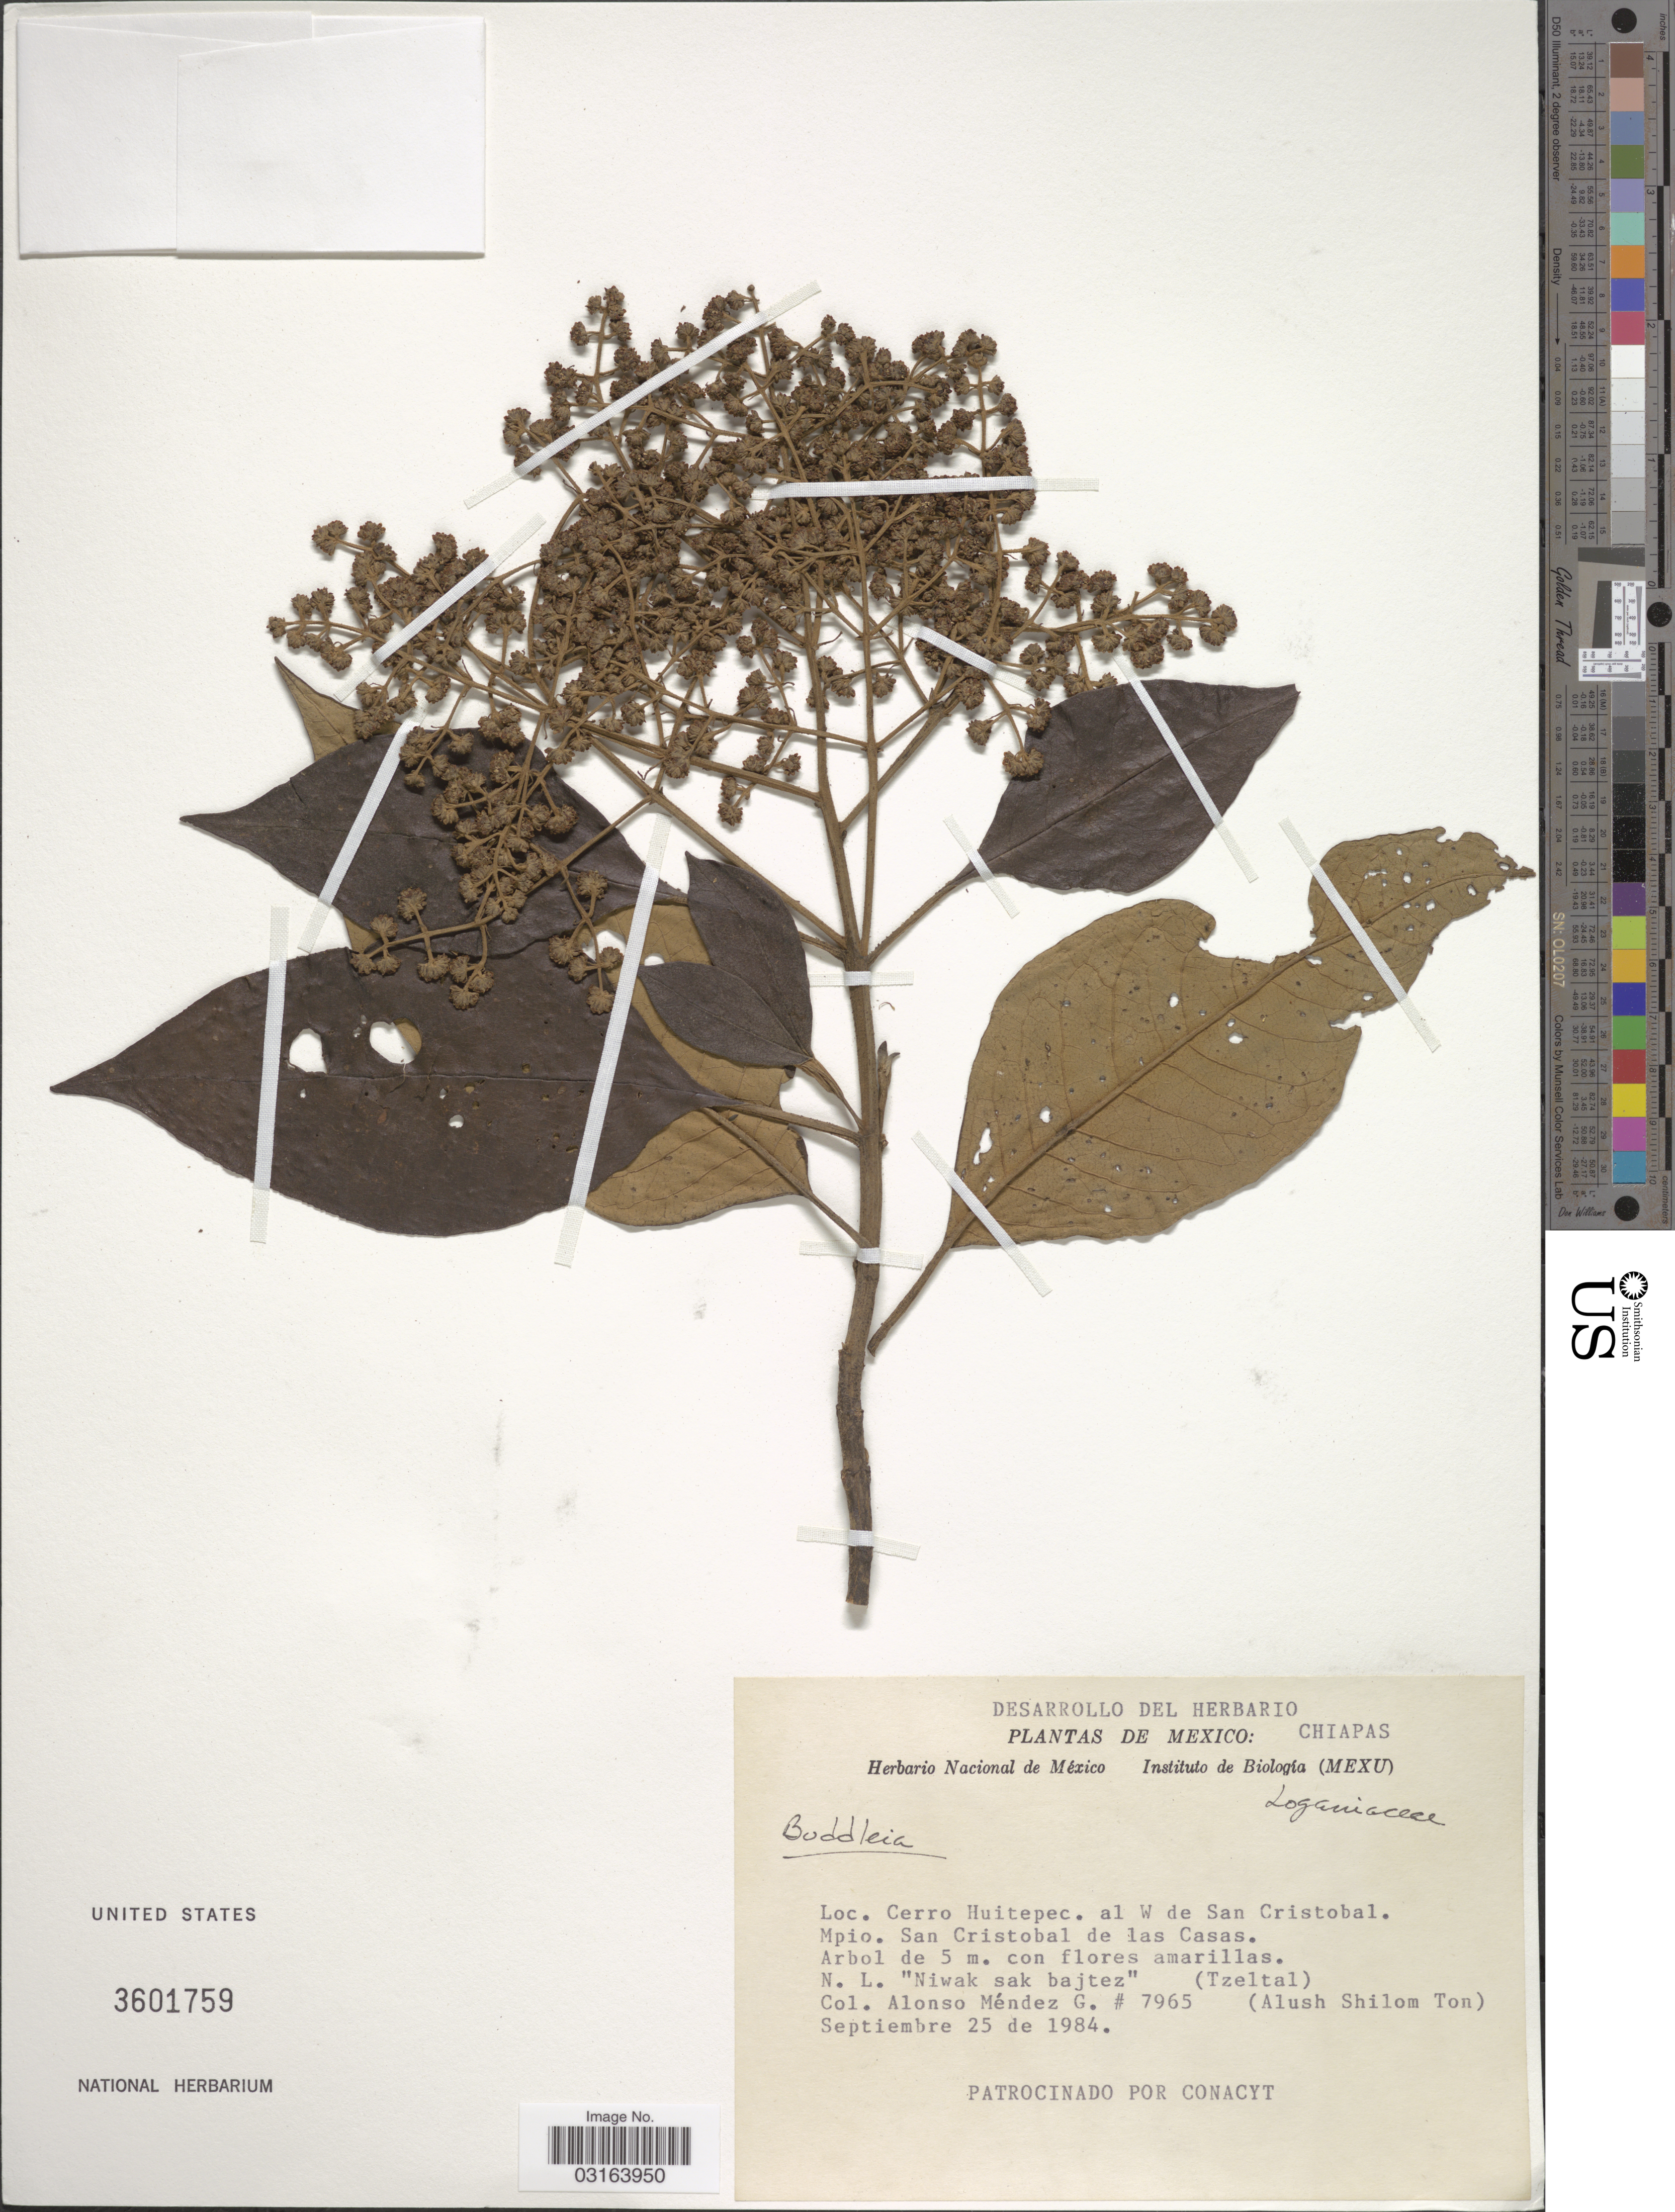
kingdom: Plantae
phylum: Tracheophyta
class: Magnoliopsida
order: Lamiales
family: Scrophulariaceae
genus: Buddleja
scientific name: Buddleja sp.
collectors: A. Méndez G. & A. M. Ton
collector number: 7965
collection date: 1984-09-25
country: Mexico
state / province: Chiapas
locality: Cerro Huitepec. al W de San Cristobal. Mpio. San Cristobal de las Casas.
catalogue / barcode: US 3601759